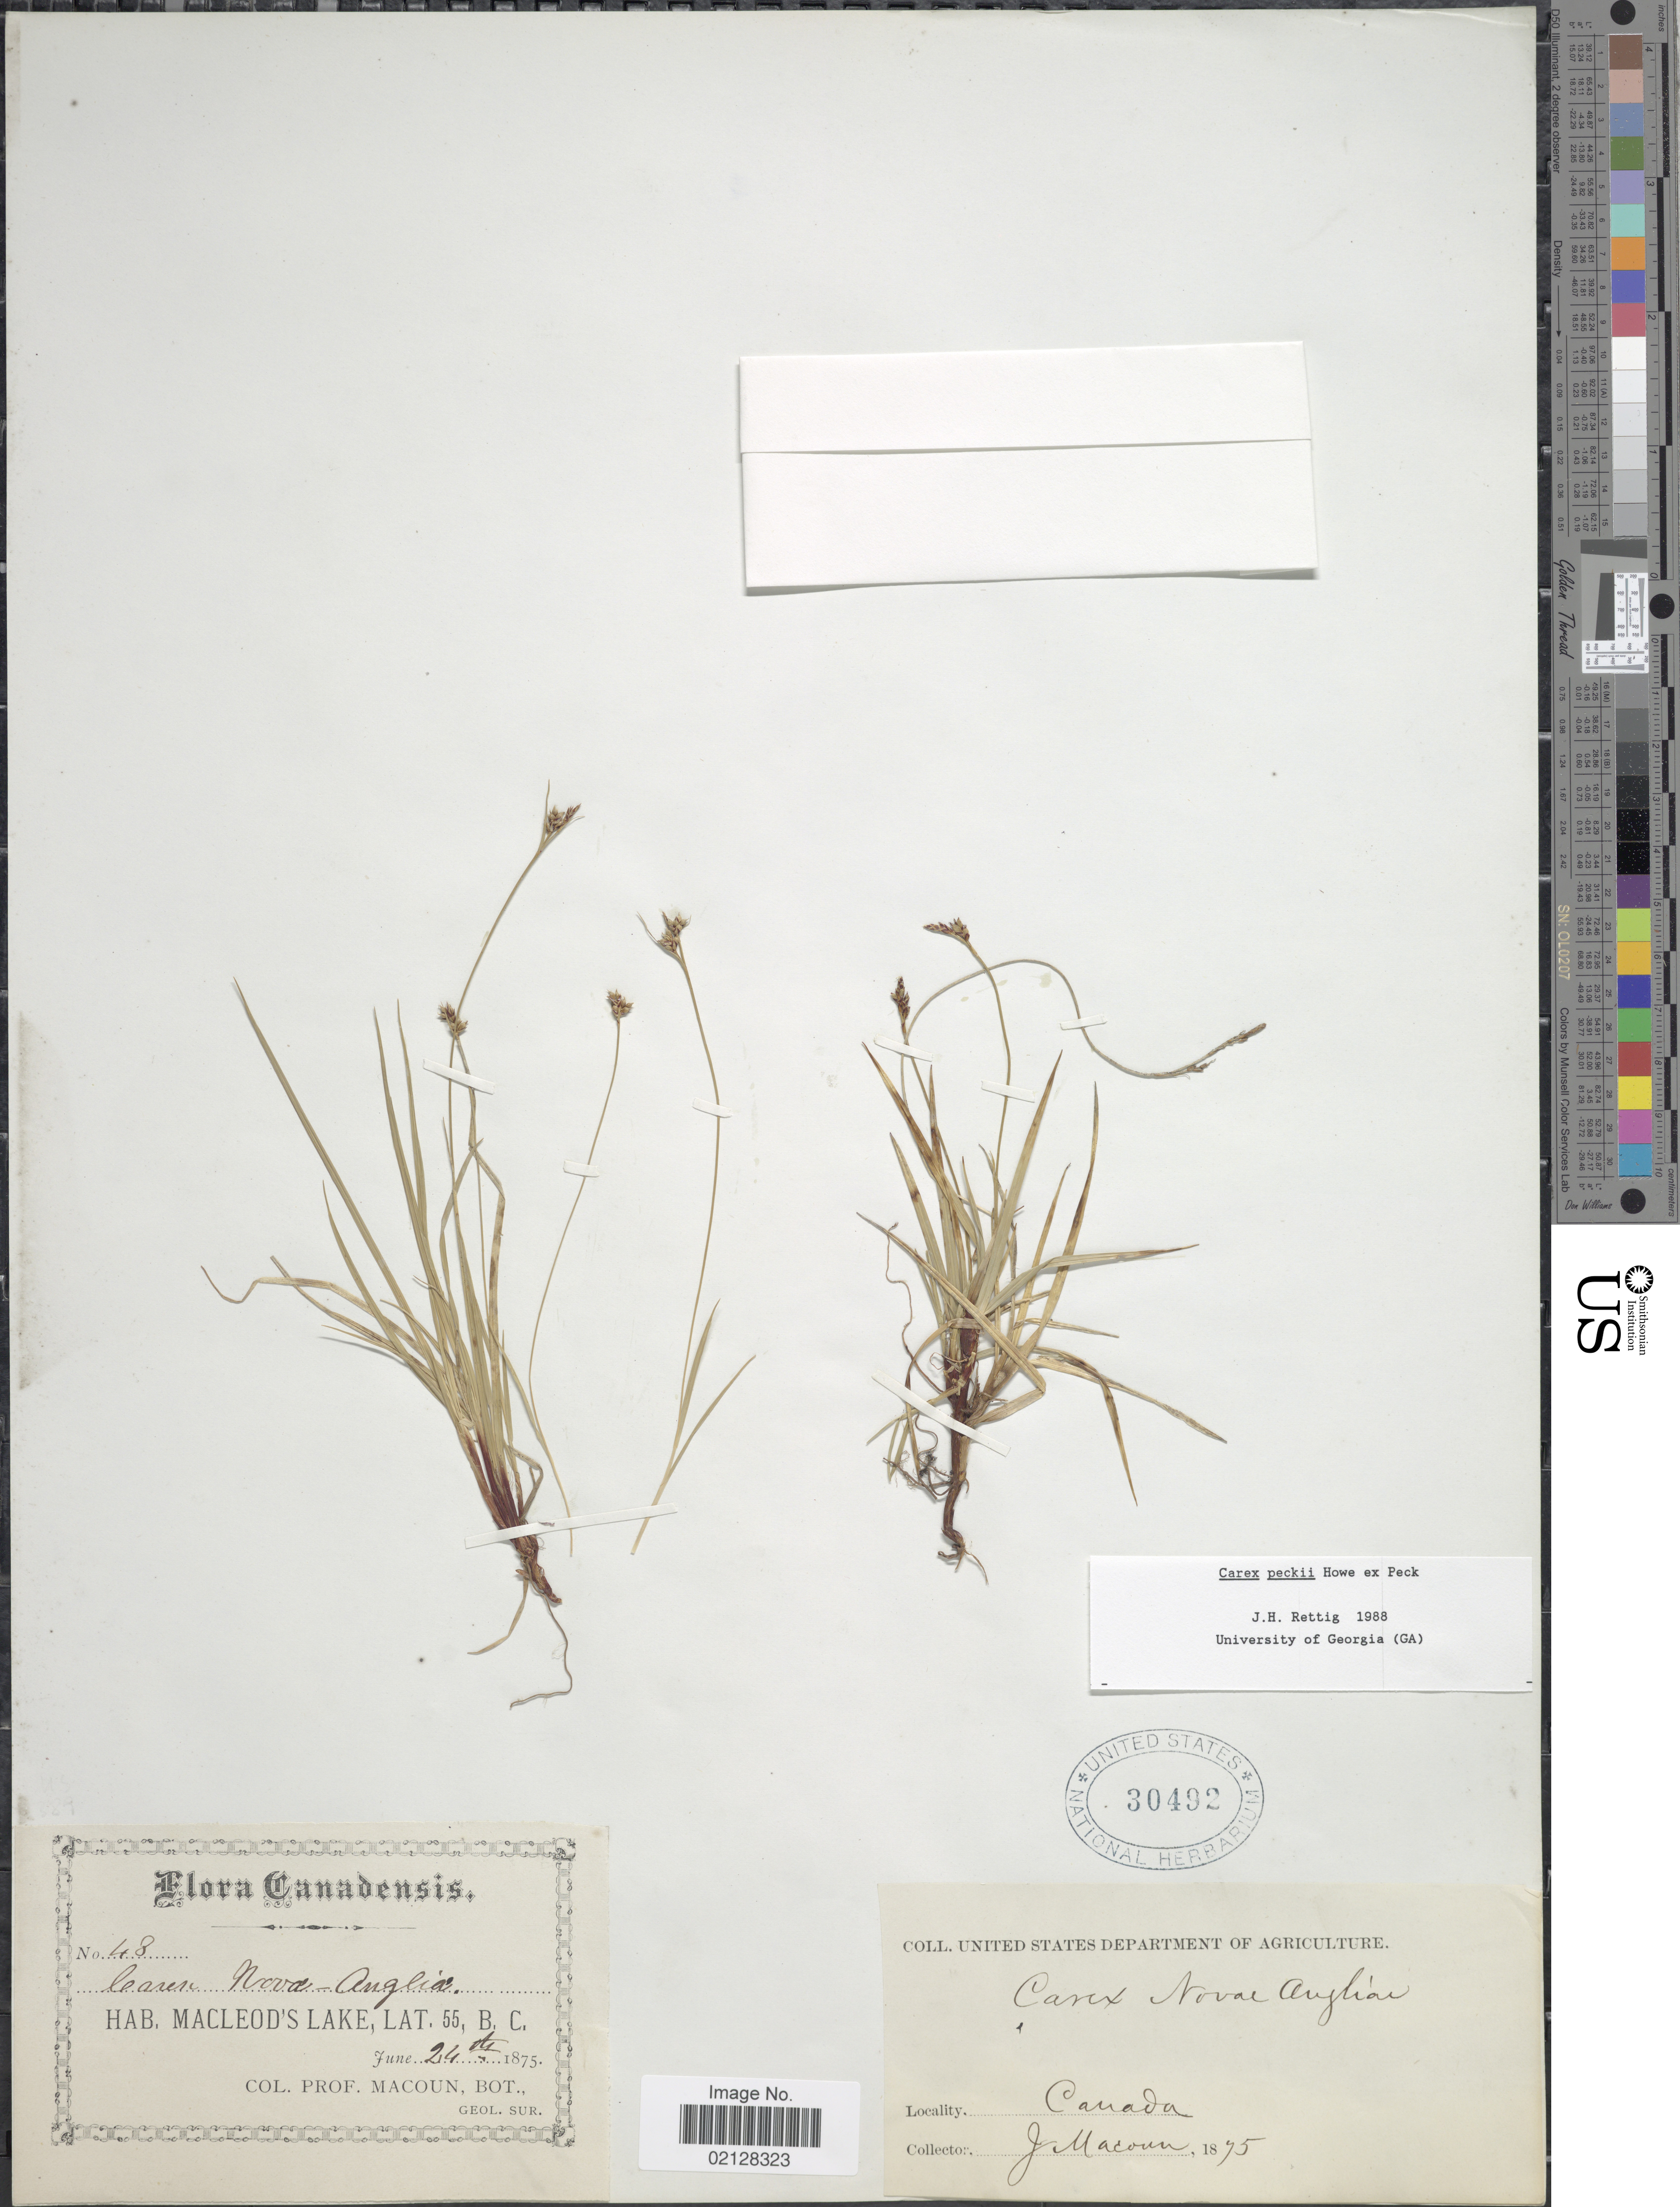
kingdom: Plantae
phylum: Tracheophyta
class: Liliopsida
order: Poales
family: Cyperaceae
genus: Carex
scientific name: Carex peckii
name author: Howe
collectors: J. Macoun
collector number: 48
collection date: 1875-06-24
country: Canada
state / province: British Columbia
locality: MacLeod's Lake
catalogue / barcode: US 30492